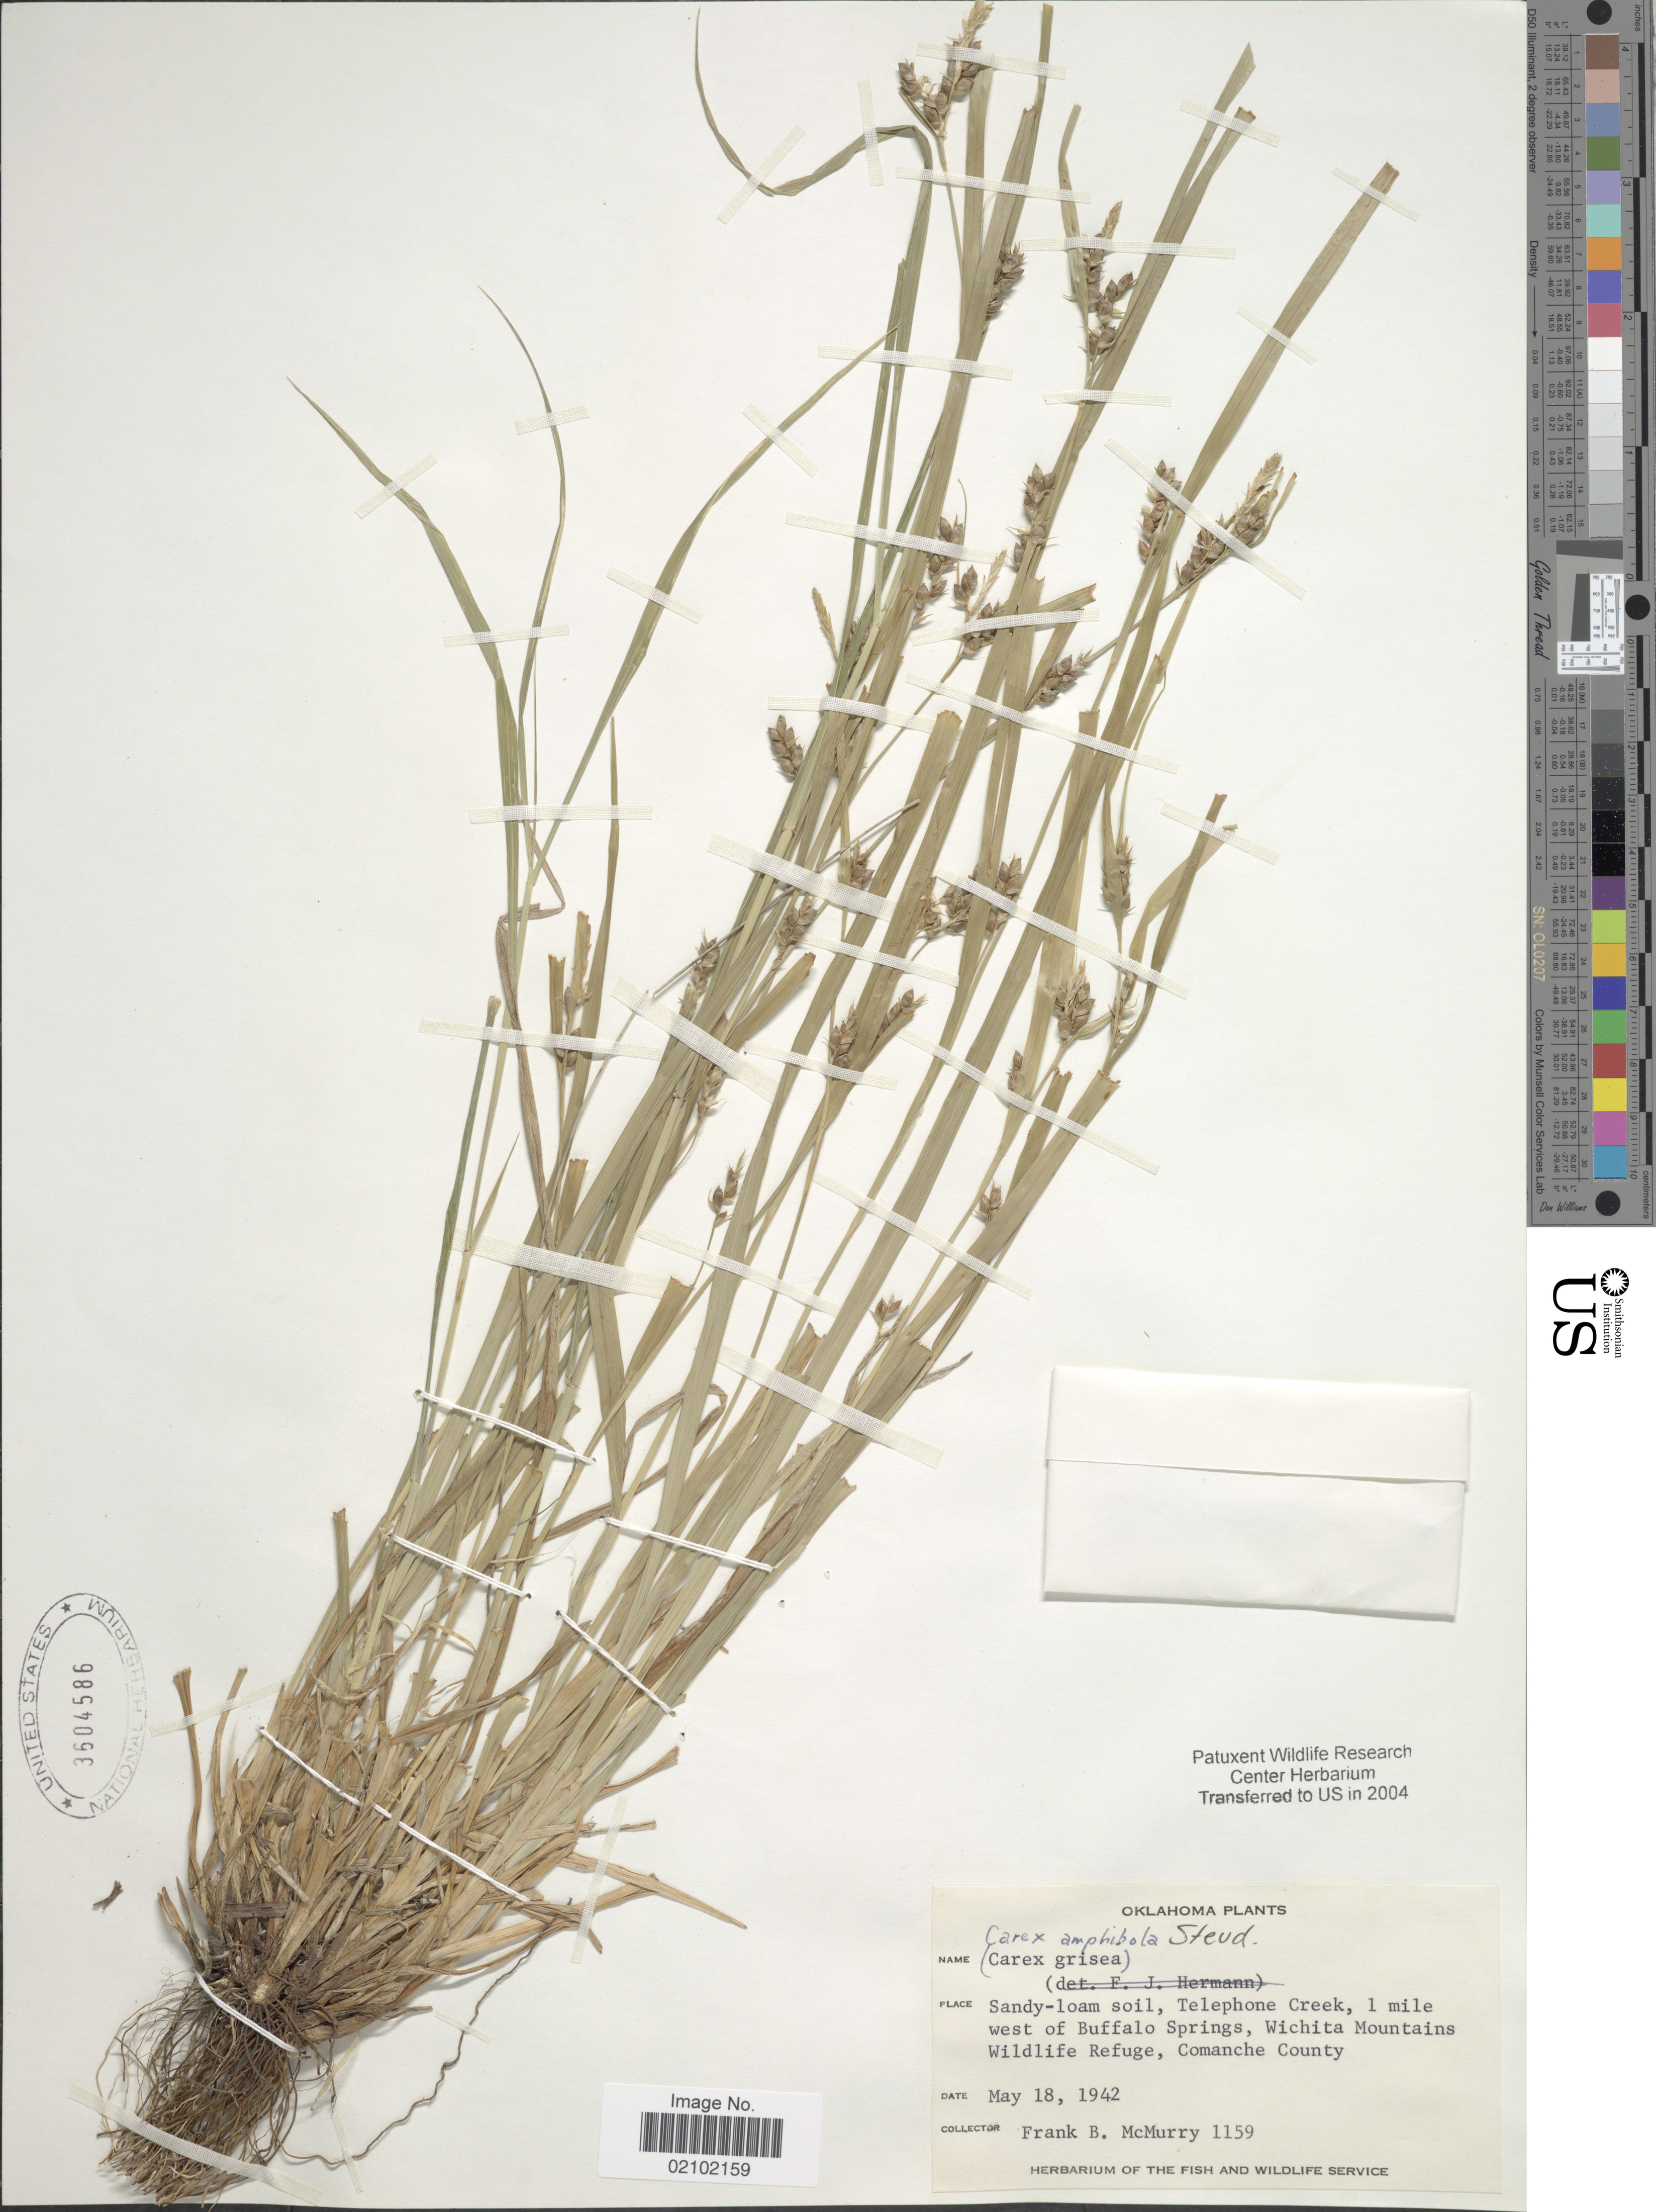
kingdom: Plantae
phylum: Tracheophyta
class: Liliopsida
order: Poales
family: Cyperaceae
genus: Carex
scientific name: Carex amphibola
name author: Steud.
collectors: F. B. McMurry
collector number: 1159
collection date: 1942-05-18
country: United States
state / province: Oklahoma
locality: Telephone Creek, 1 mile west of Buffalo Springs, Wichita Mountains Wildlife Refuge, Comanche County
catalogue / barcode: US 3604586